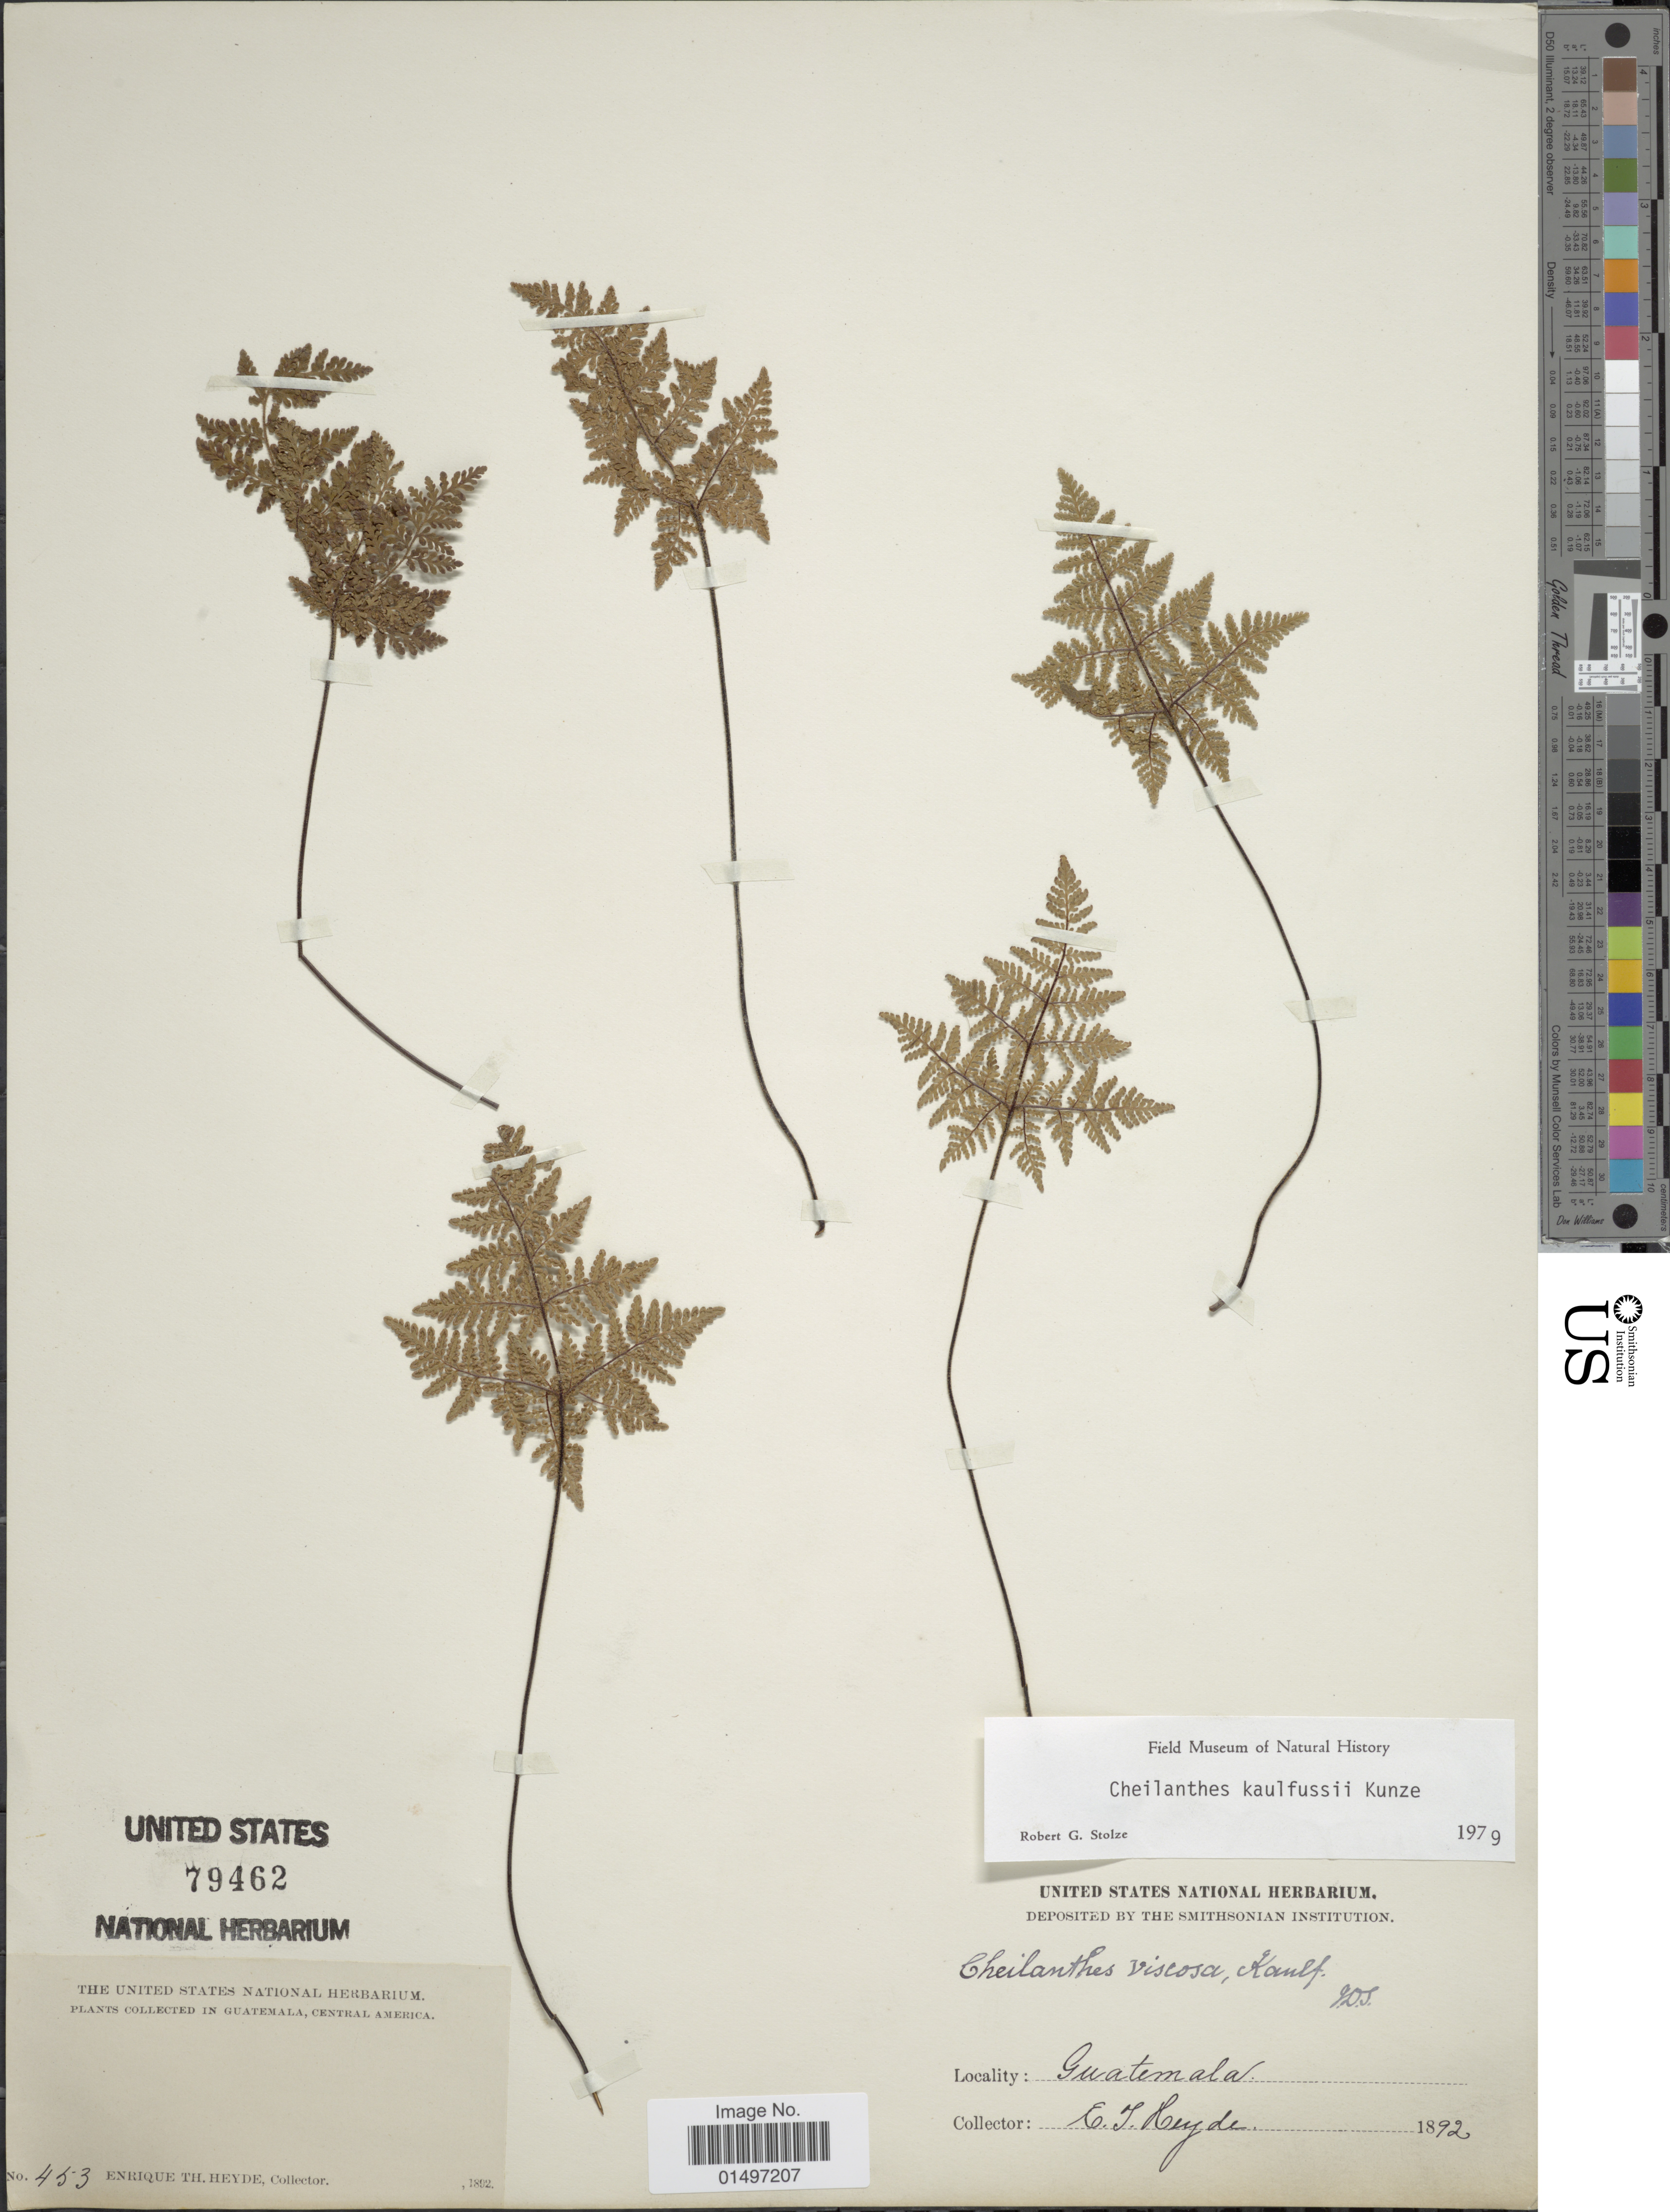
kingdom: Plantae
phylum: Tracheophyta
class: Polypodiopsida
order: Polypodiales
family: Pteridaceae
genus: Gaga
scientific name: Gaga kaulfussii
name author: (Kunze) Fay W. Li & Windham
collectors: E. T. Heyde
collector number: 453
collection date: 1892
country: Guatemala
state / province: Guatemala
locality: Guatemala.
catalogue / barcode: US 79462